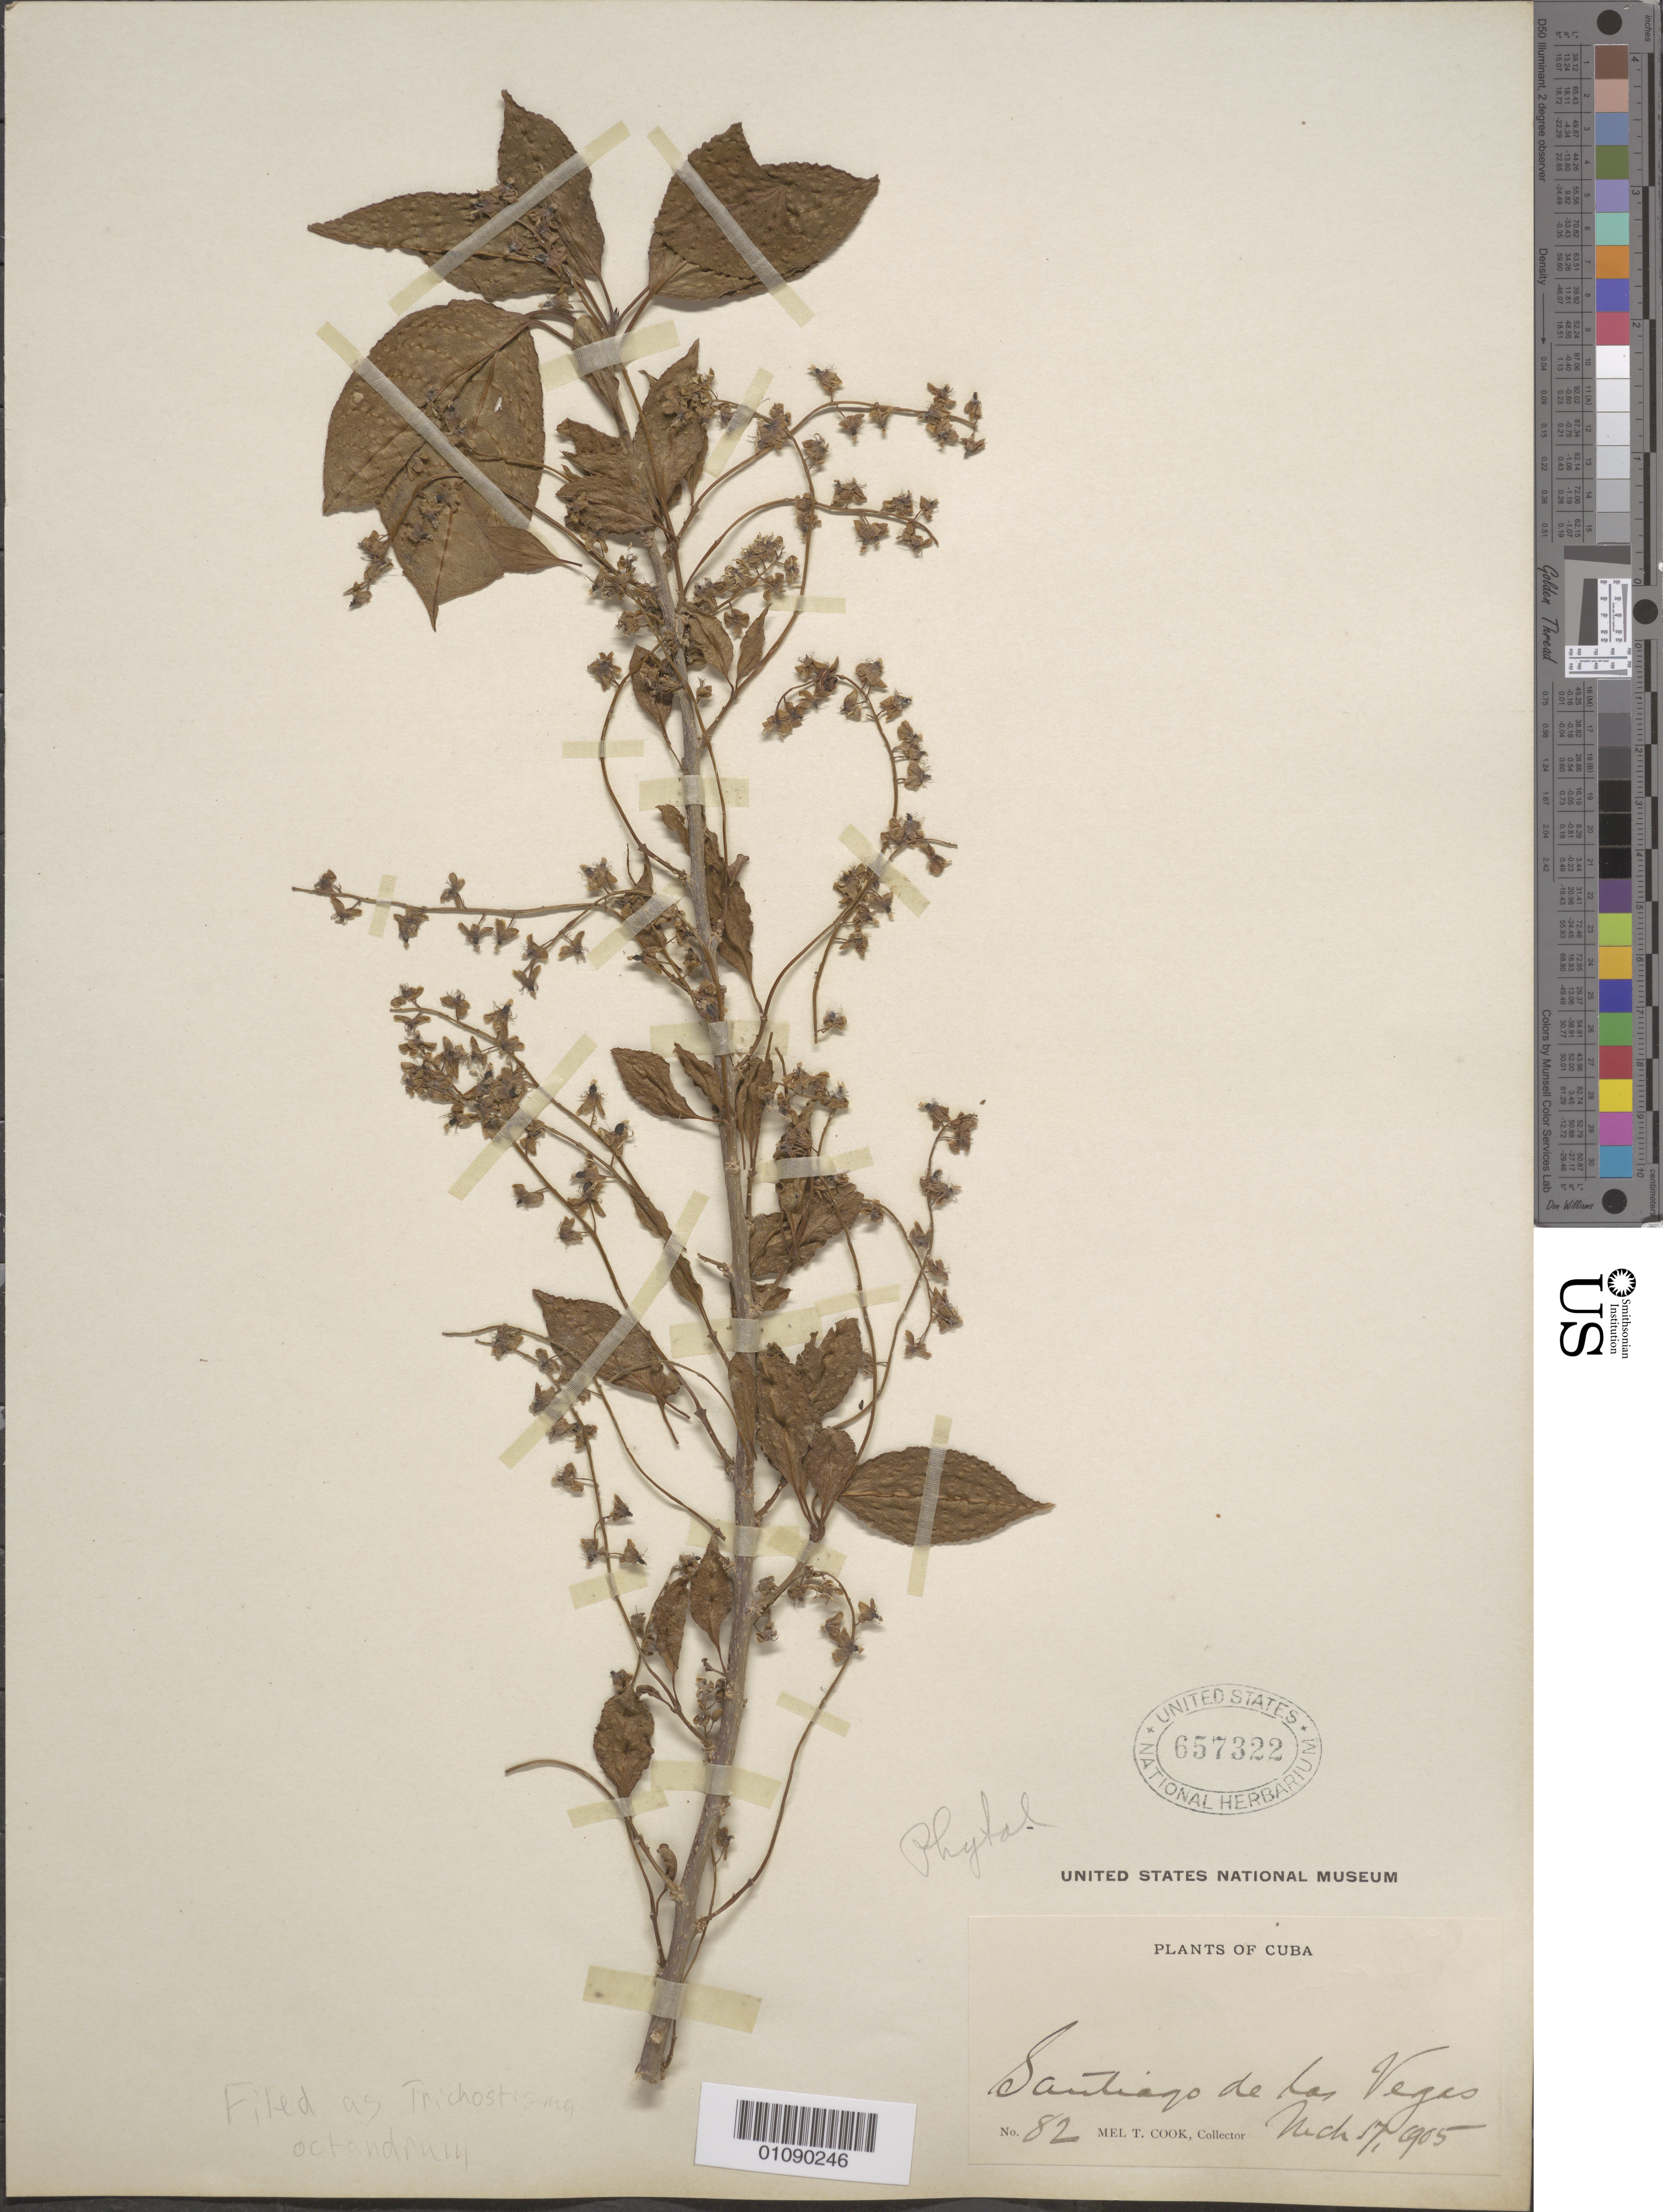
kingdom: Plantae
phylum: Tracheophyta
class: Magnoliopsida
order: Caryophyllales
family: Phytolaccaceae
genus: Trichostigma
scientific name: Trichostigma octandrum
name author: (L.) H. Walter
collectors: M. T. Cook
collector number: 82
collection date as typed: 17 Mar 1905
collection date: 1905-03-17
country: Cuba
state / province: La Habana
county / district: Municipio Boyeros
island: Cuba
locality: Santiago de las Vegas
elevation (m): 97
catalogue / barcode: US 657322